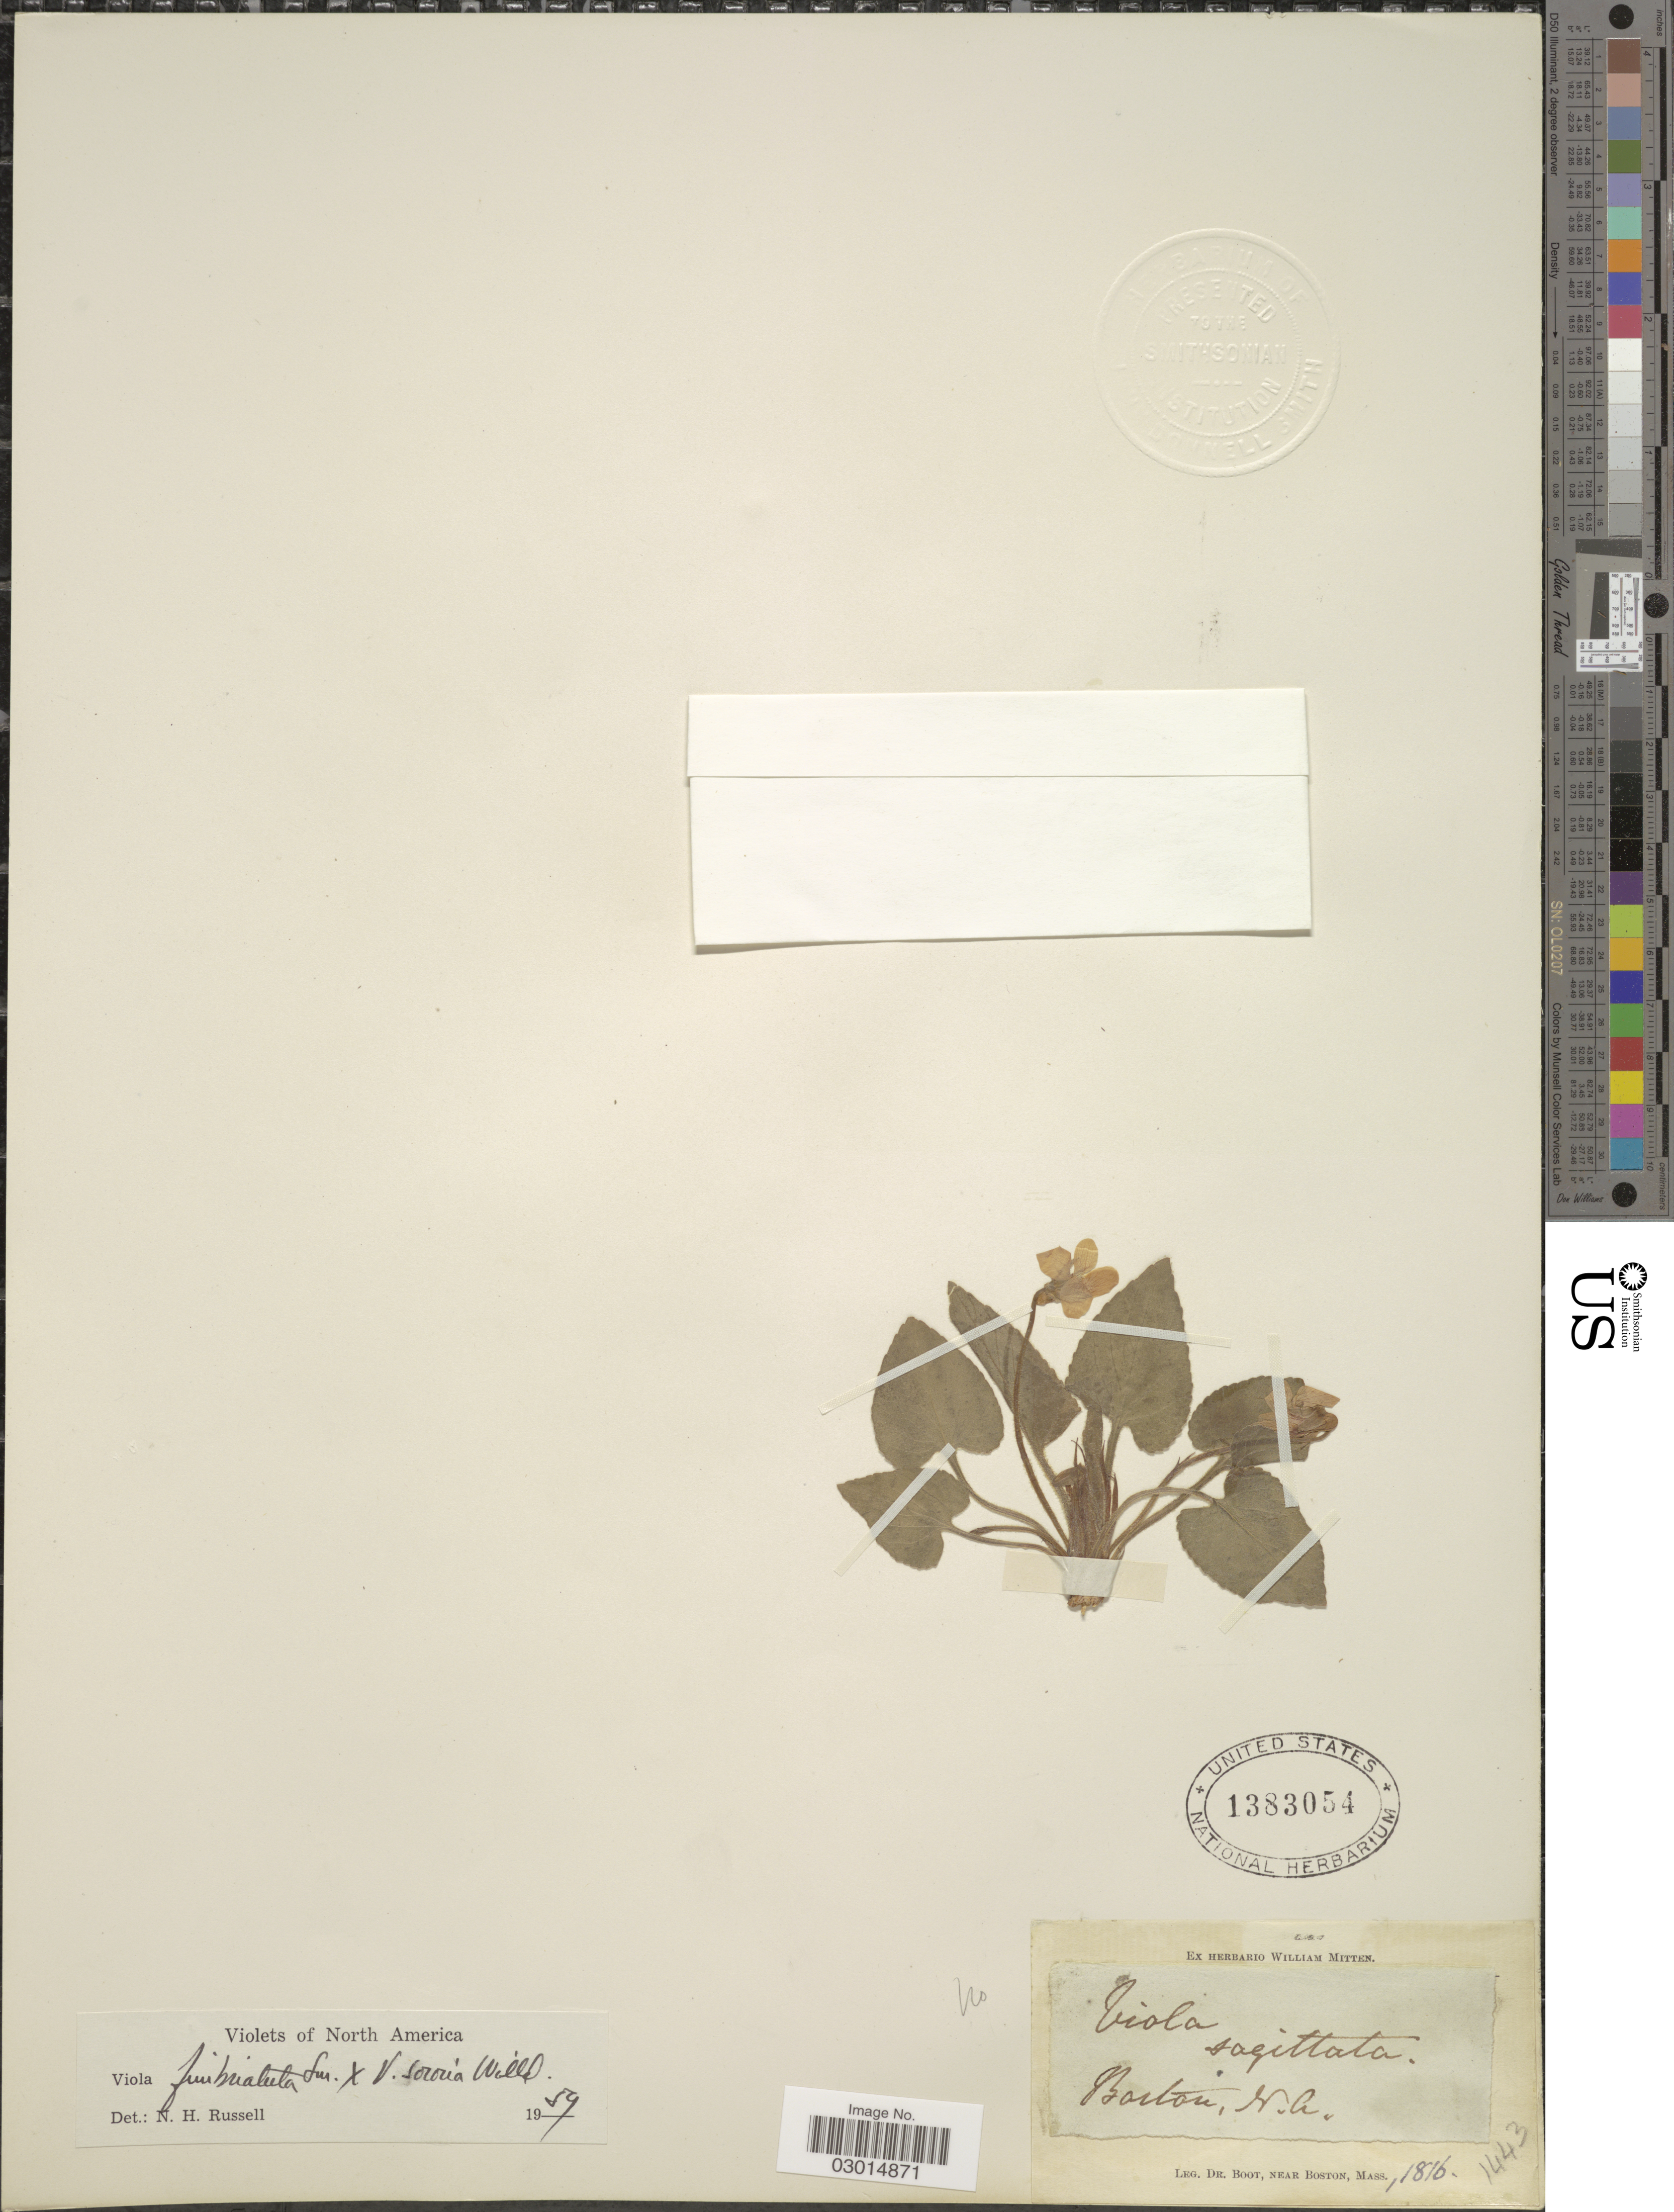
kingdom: Plantae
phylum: Tracheophyta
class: Magnoliopsida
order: Malpighiales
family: Violaceae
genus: Viola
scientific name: Viola fimbriatula x V. sororia Willd.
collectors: Boot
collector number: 1443?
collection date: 1816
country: United States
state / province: Massachusetts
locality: Boston, N.A.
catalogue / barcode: US 1383054